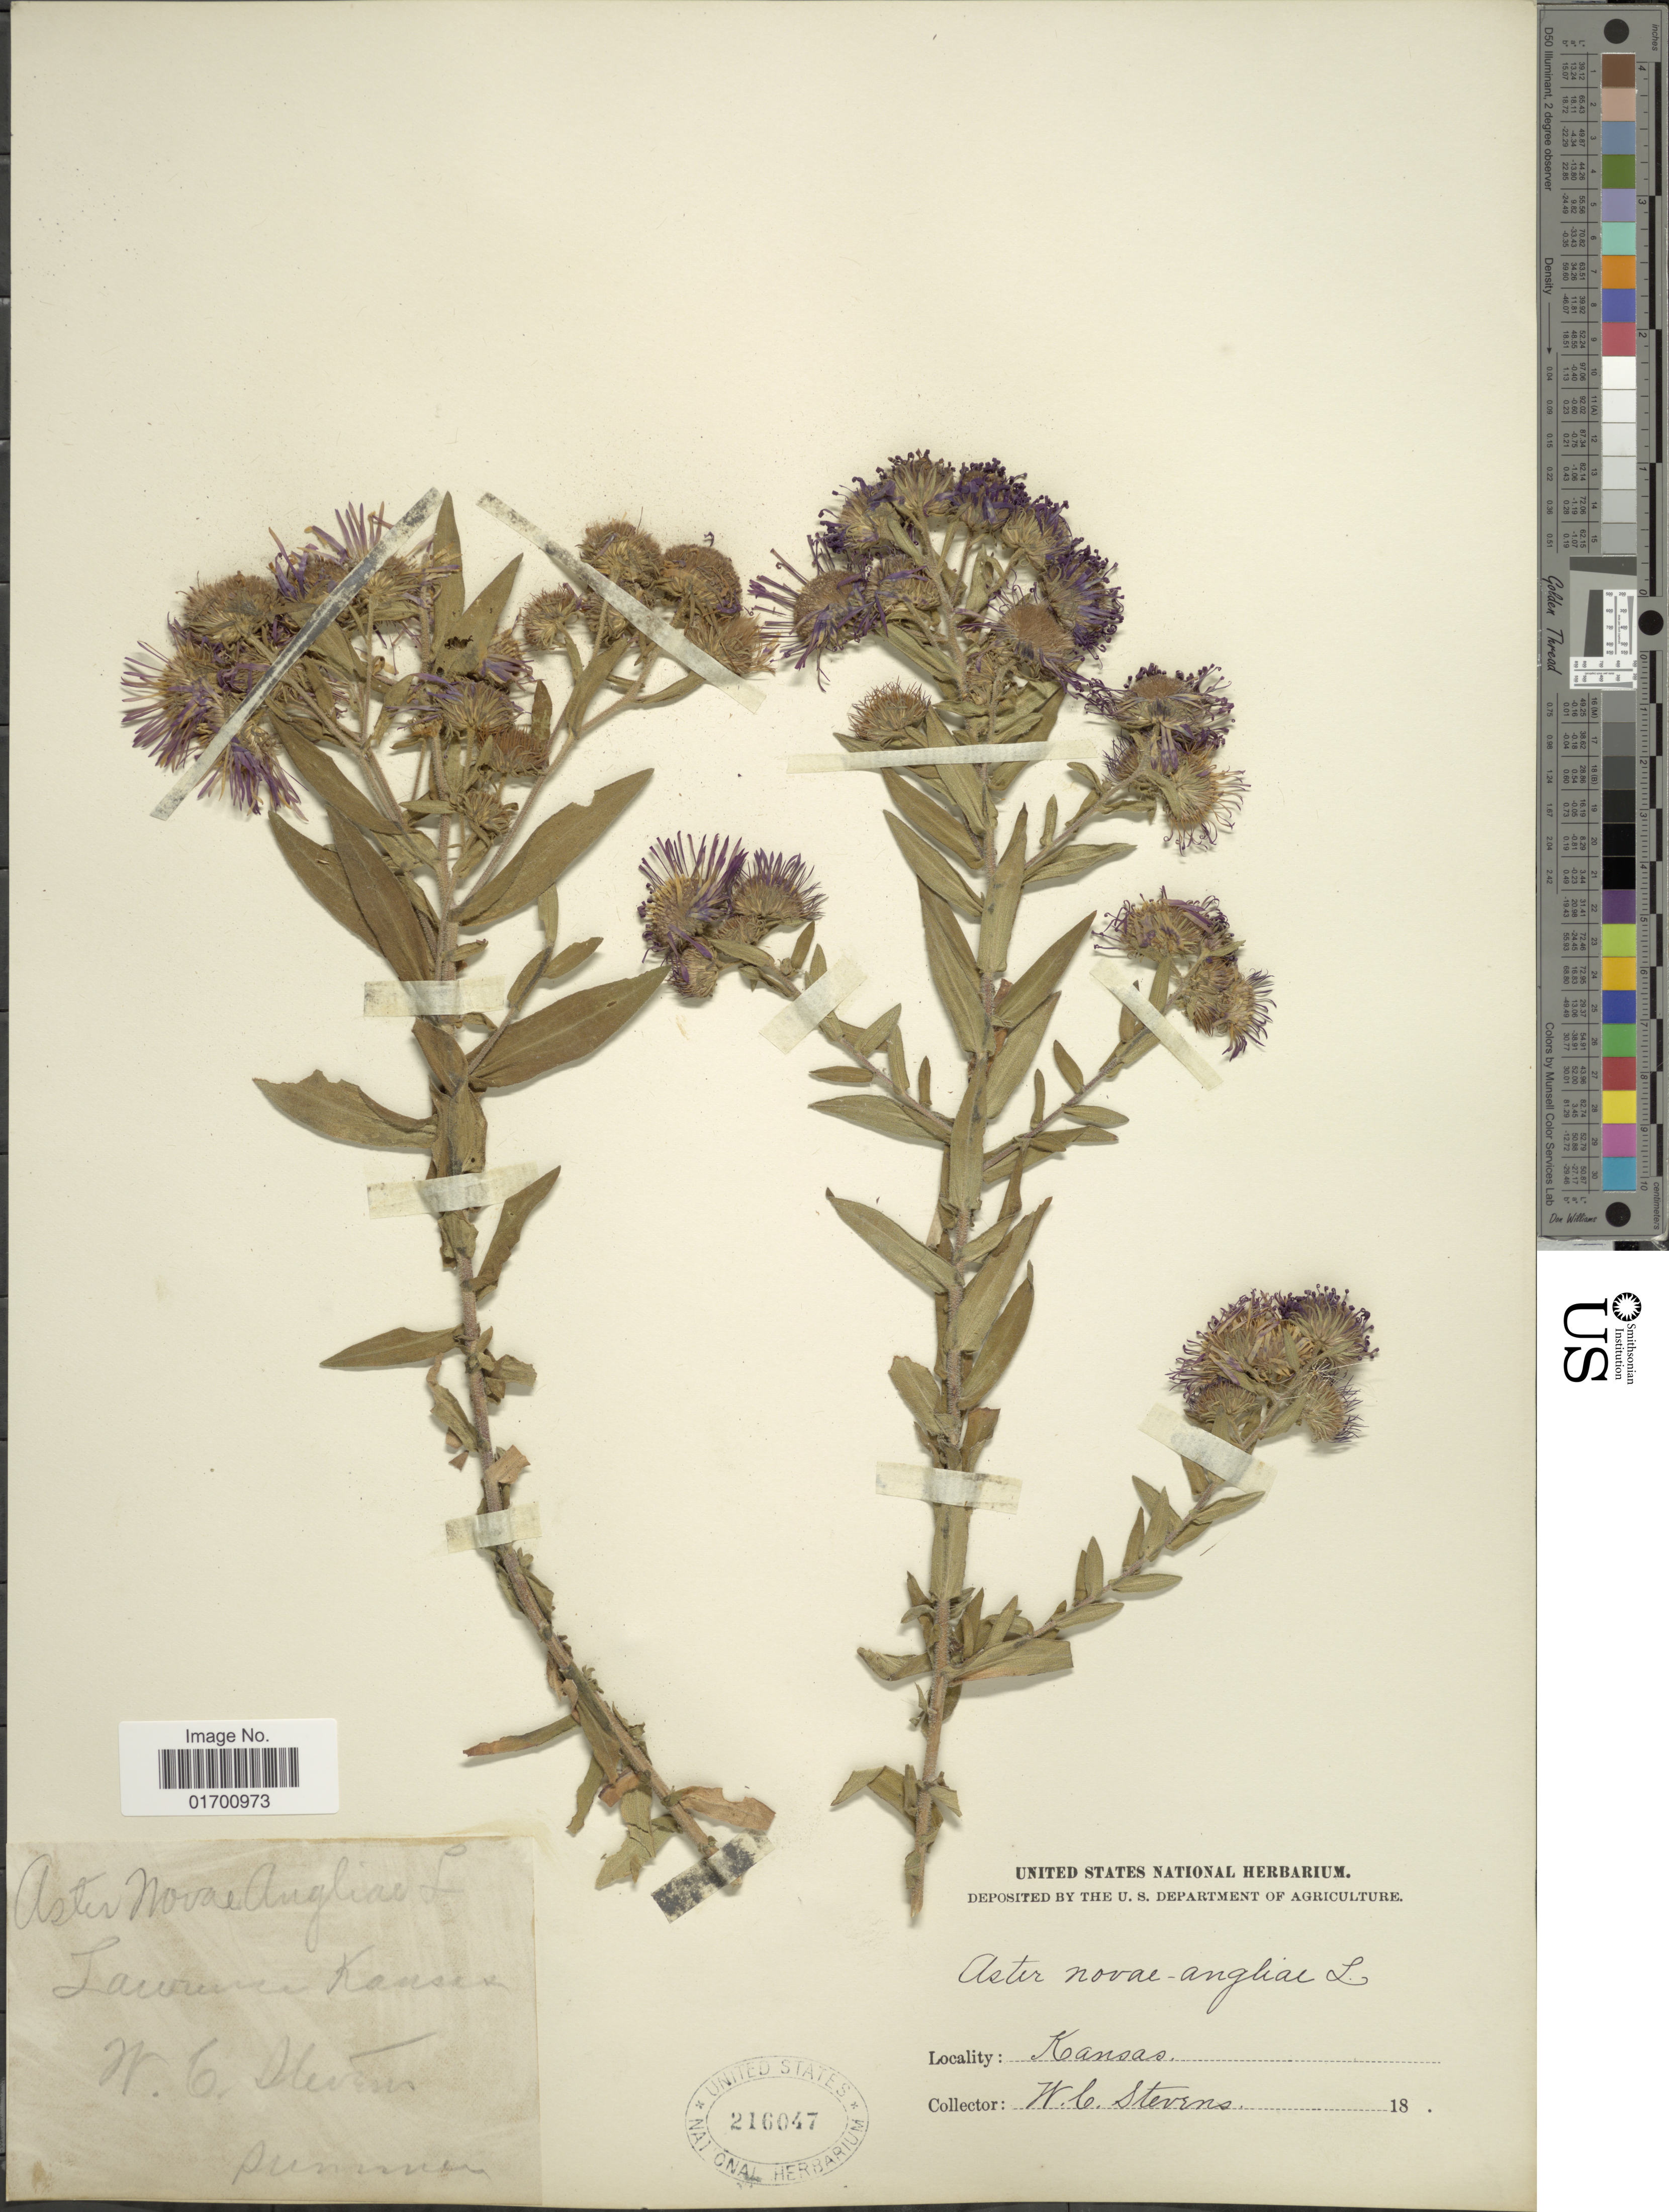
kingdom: Plantae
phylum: Tracheophyta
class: Magnoliopsida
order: Asterales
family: Asteraceae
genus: Symphyotrichum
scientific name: Symphyotrichum novae-angliae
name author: (L.) G.L. Nesom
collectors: W. C. Stevens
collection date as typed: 18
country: United States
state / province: Kansas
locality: Lawrence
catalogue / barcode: US 216047